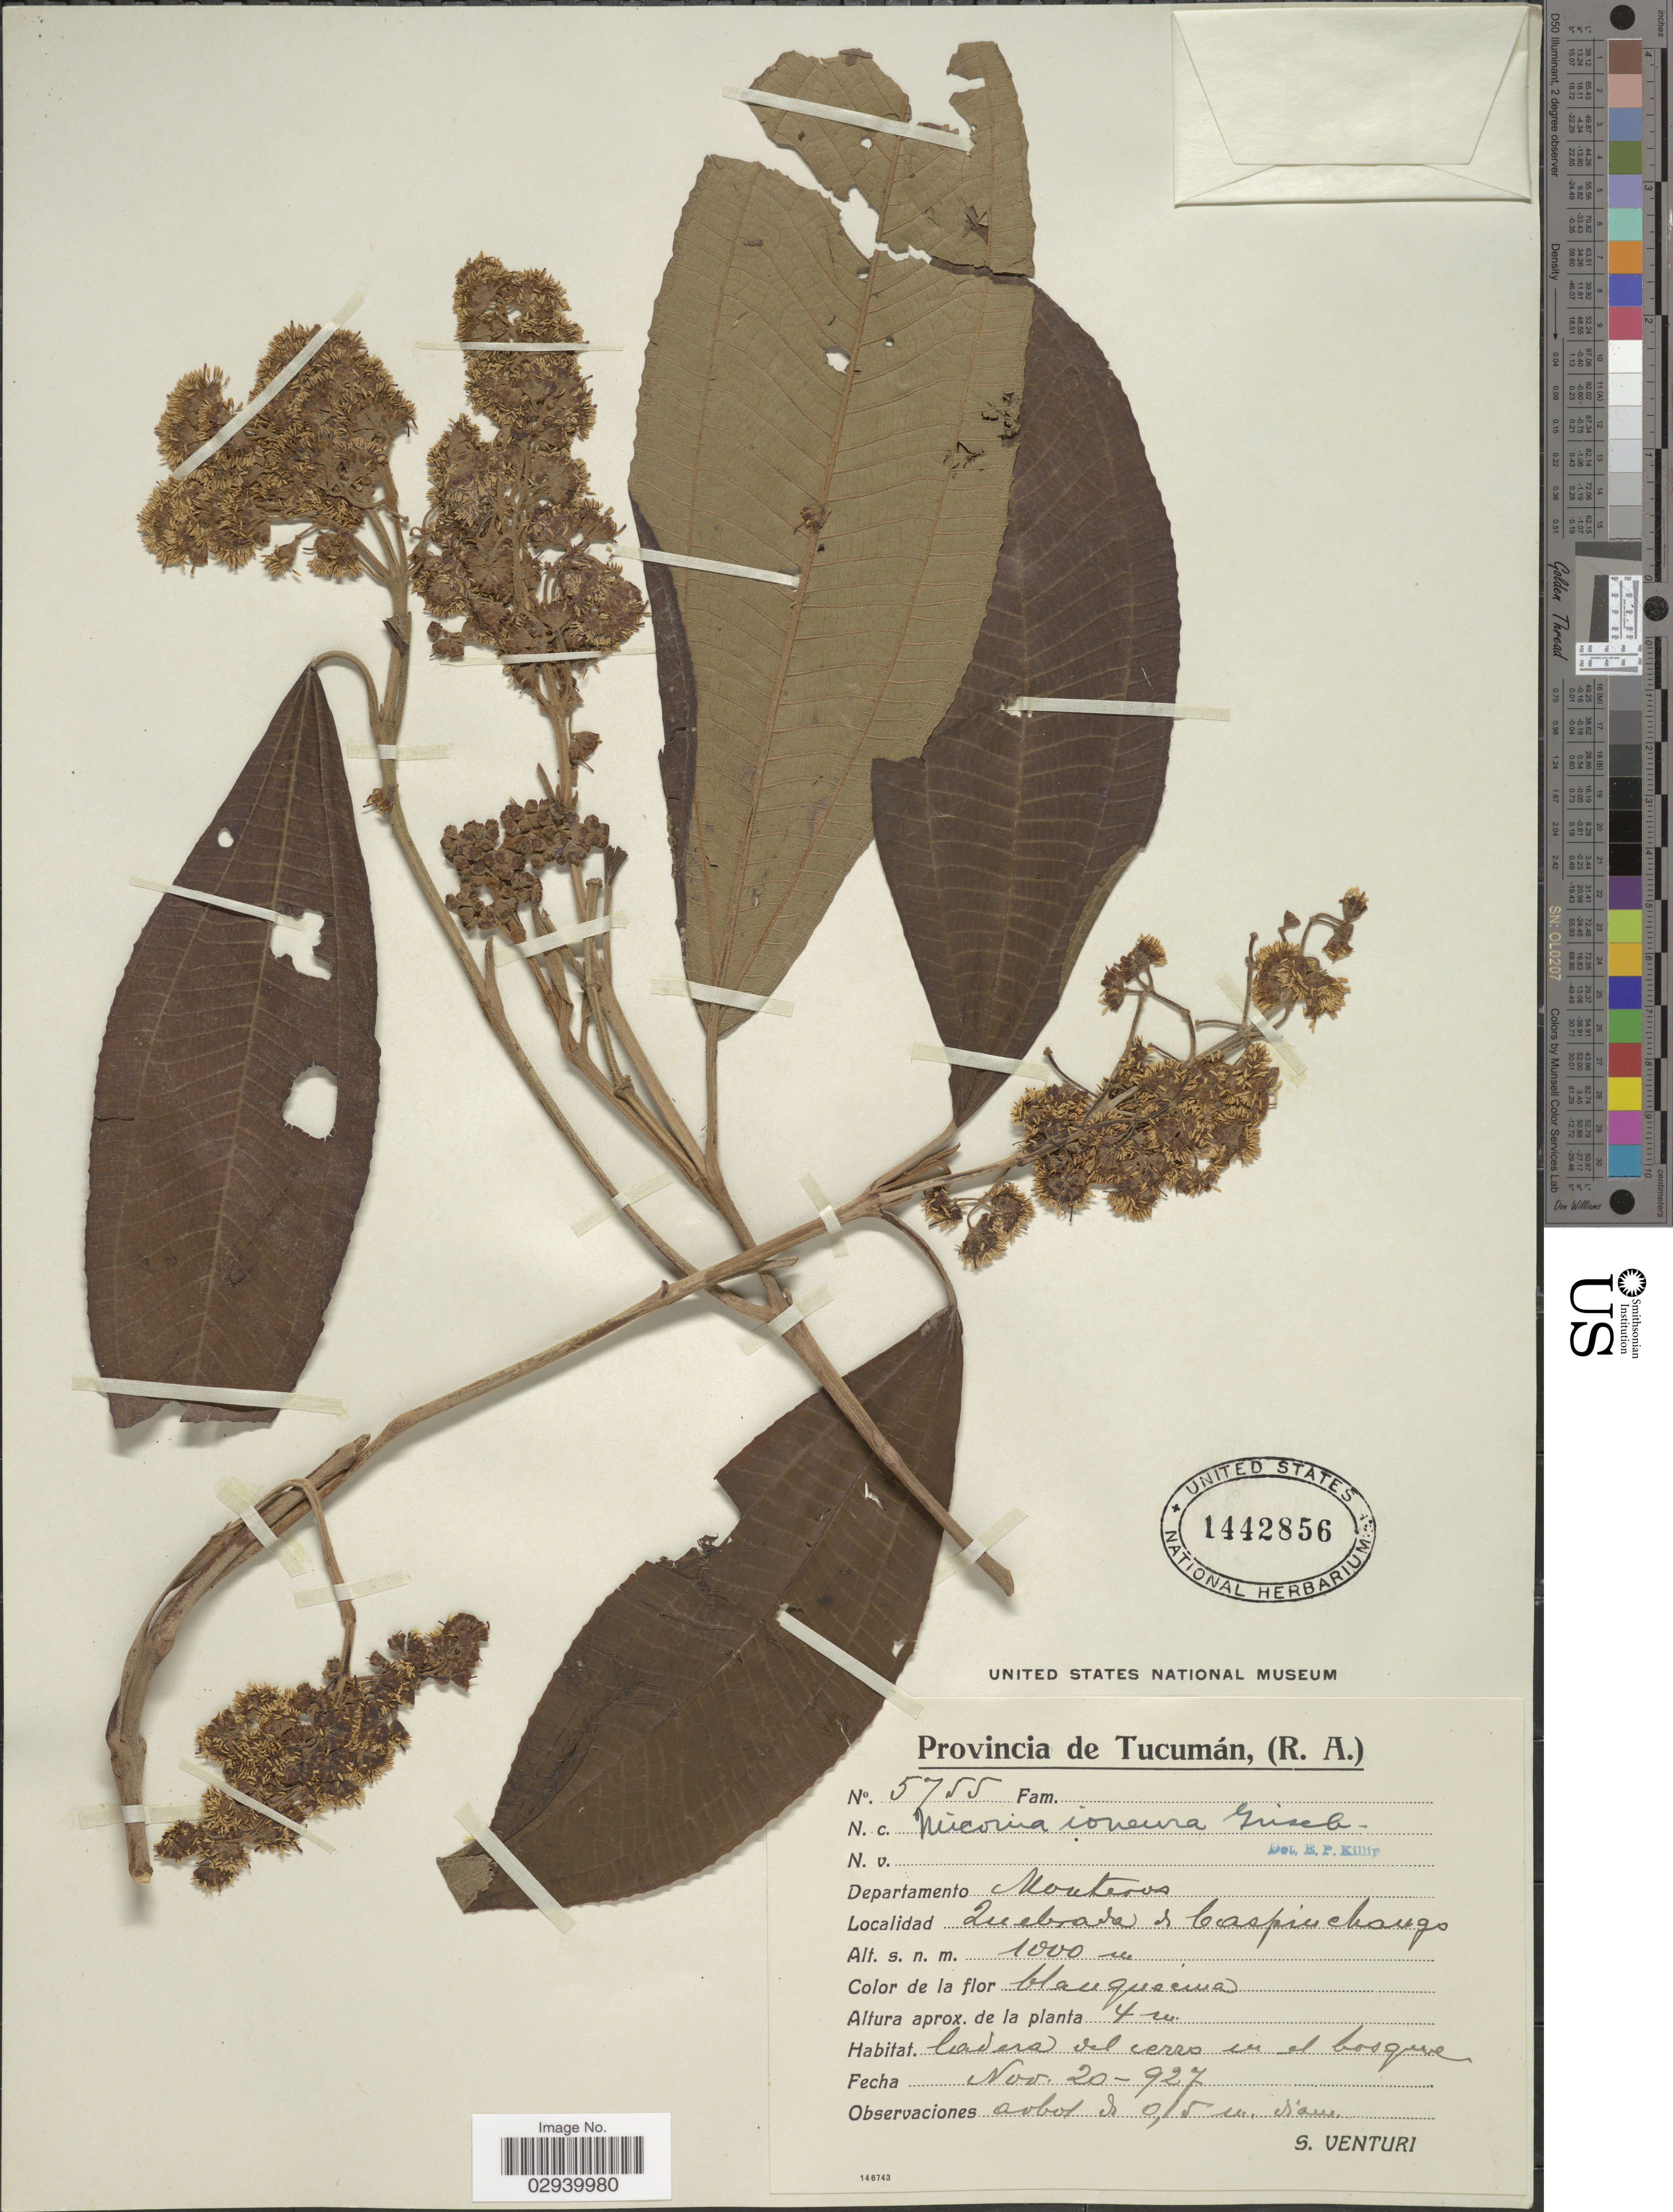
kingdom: Plantae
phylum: Tracheophyta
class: Magnoliopsida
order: Myrtales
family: Melastomataceae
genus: Miconia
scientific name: Miconia ioneura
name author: Griseb.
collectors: S. Venturi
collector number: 5755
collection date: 1927-11-20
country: Argentina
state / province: Tucuman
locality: (R.A.), Departamento Monteros. Quebrada a Caspichango.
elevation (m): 1000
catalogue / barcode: US 1442856